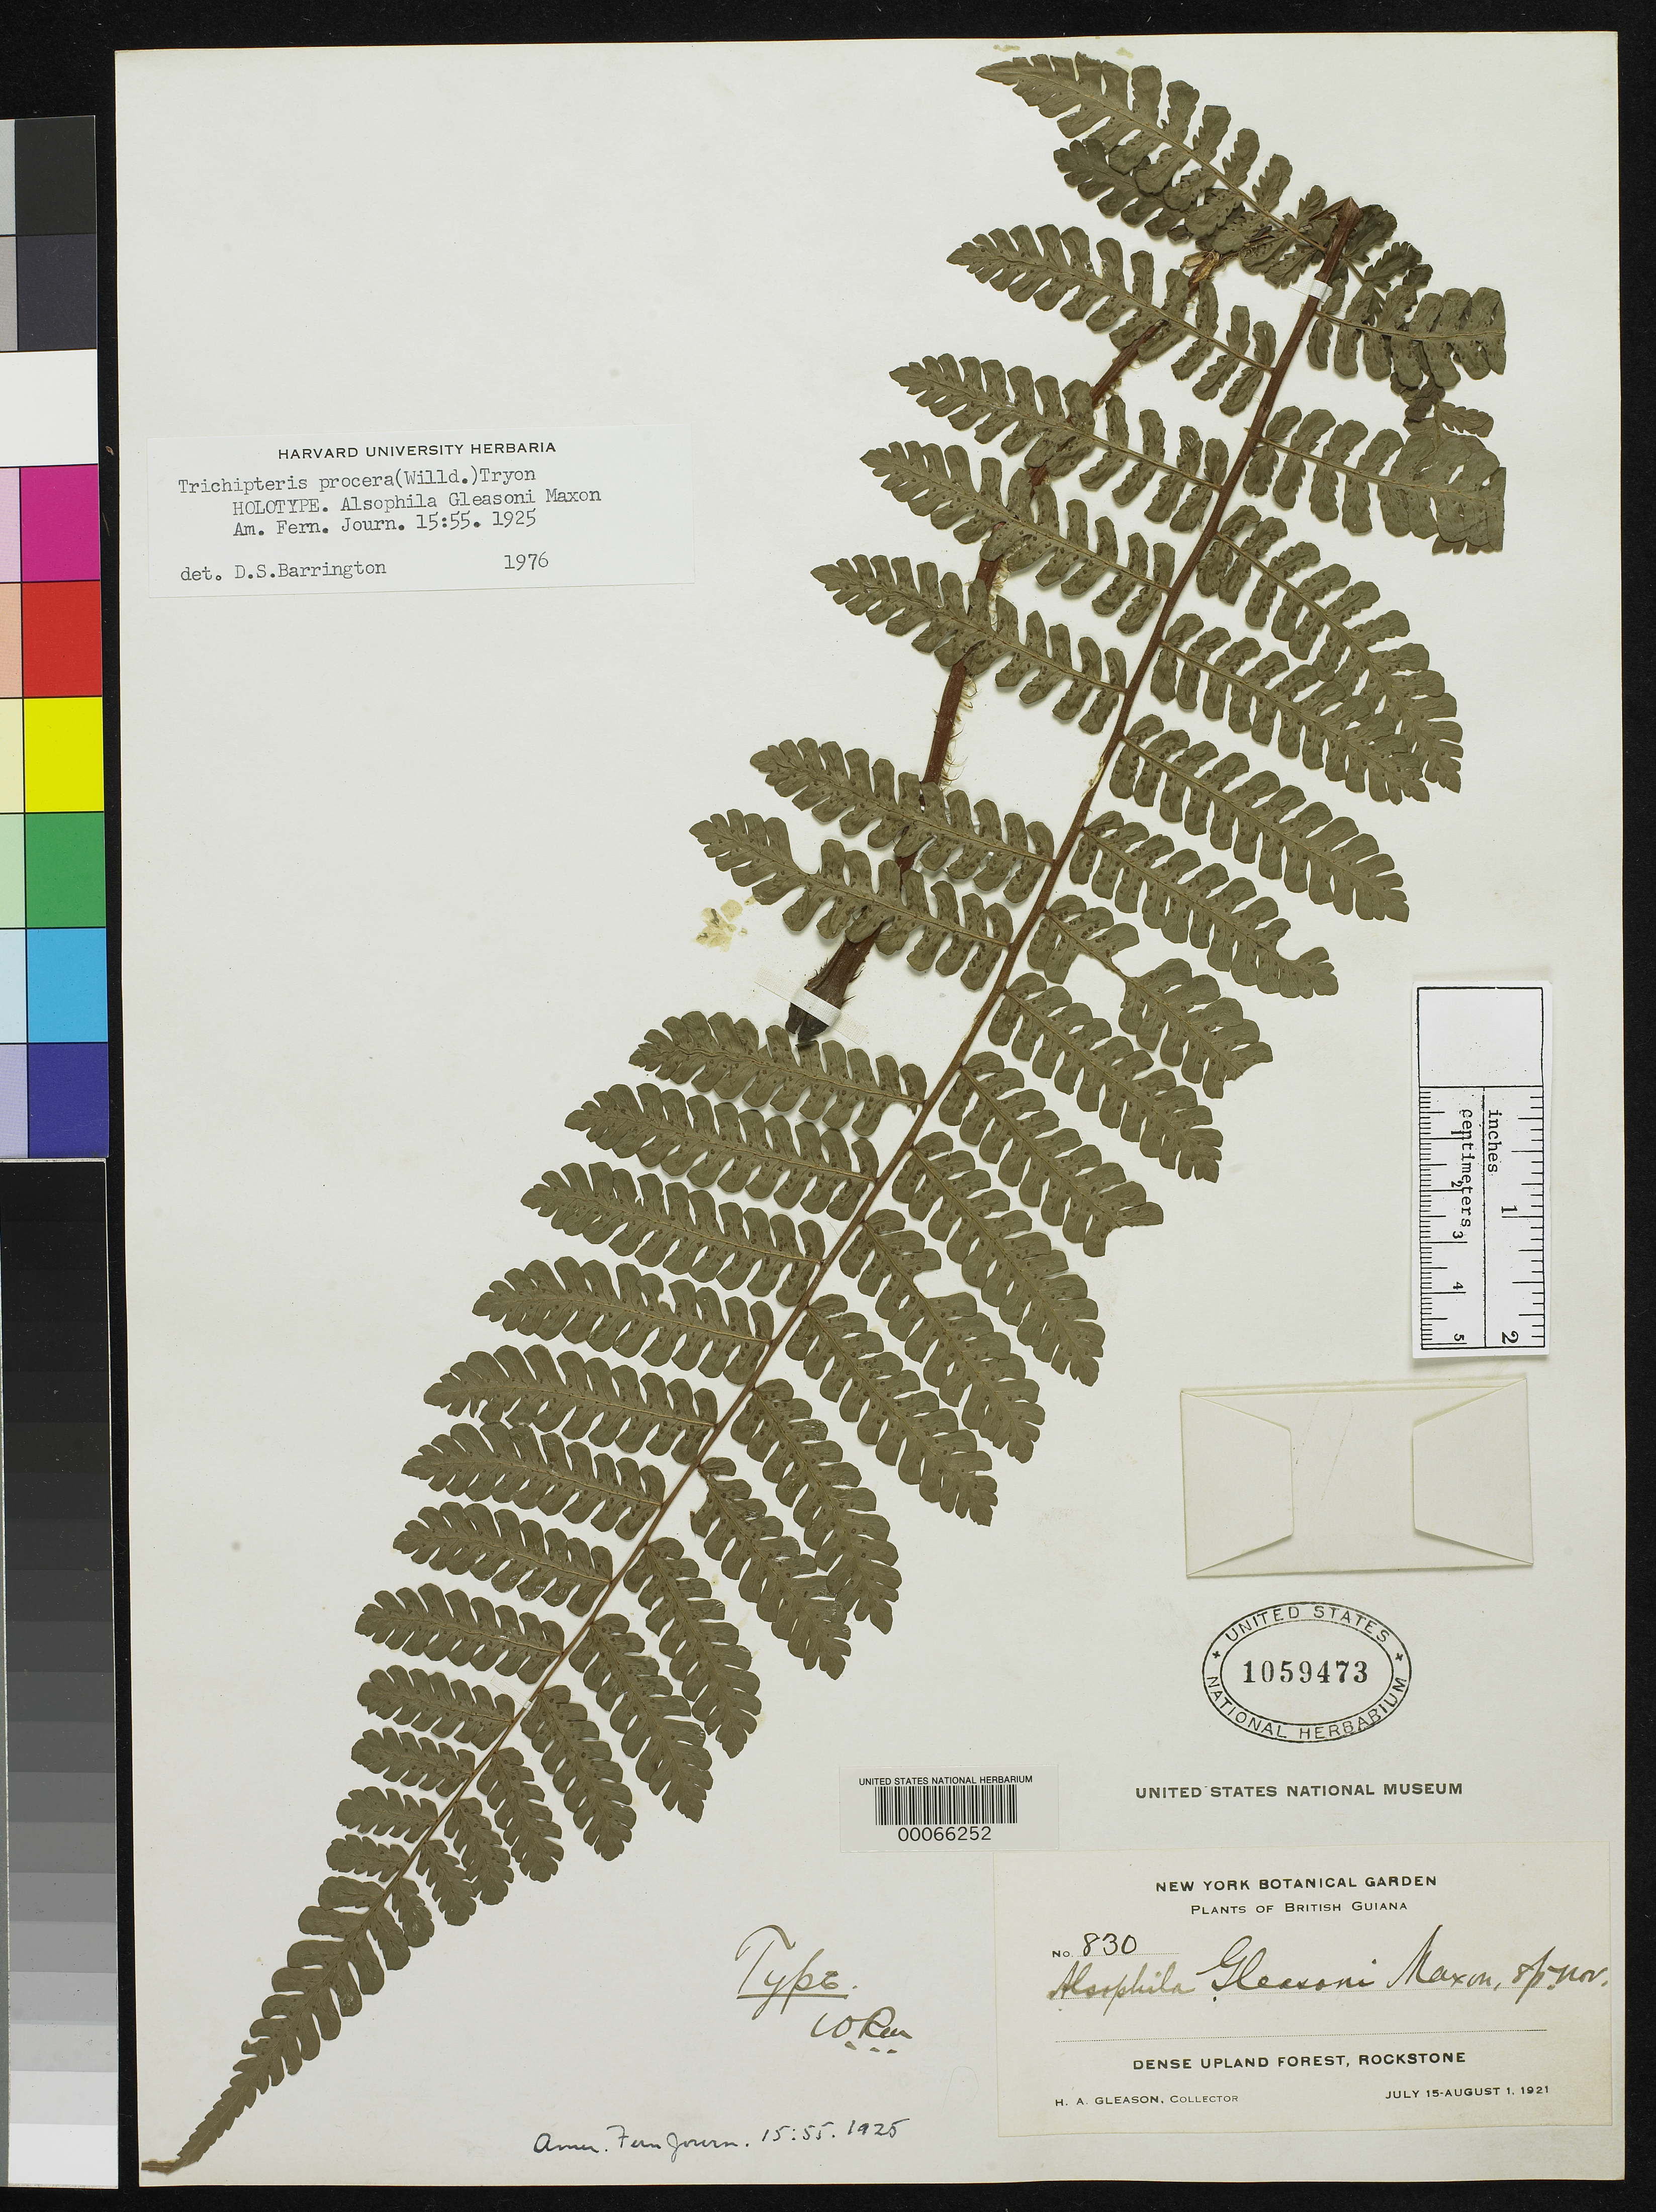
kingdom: Plantae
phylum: Tracheophyta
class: Polypodiopsida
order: Cyatheales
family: Cyatheaceae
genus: Alsophila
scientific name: Alsophila gleasonii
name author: Maxon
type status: Holotype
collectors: H. A. Gleason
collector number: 830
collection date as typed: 15 Jul 1921 to 01 Aug 1921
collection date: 1921-07-15/1921-08-01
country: Guyana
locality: Rockstone, dense upland forest.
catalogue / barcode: US 1059473